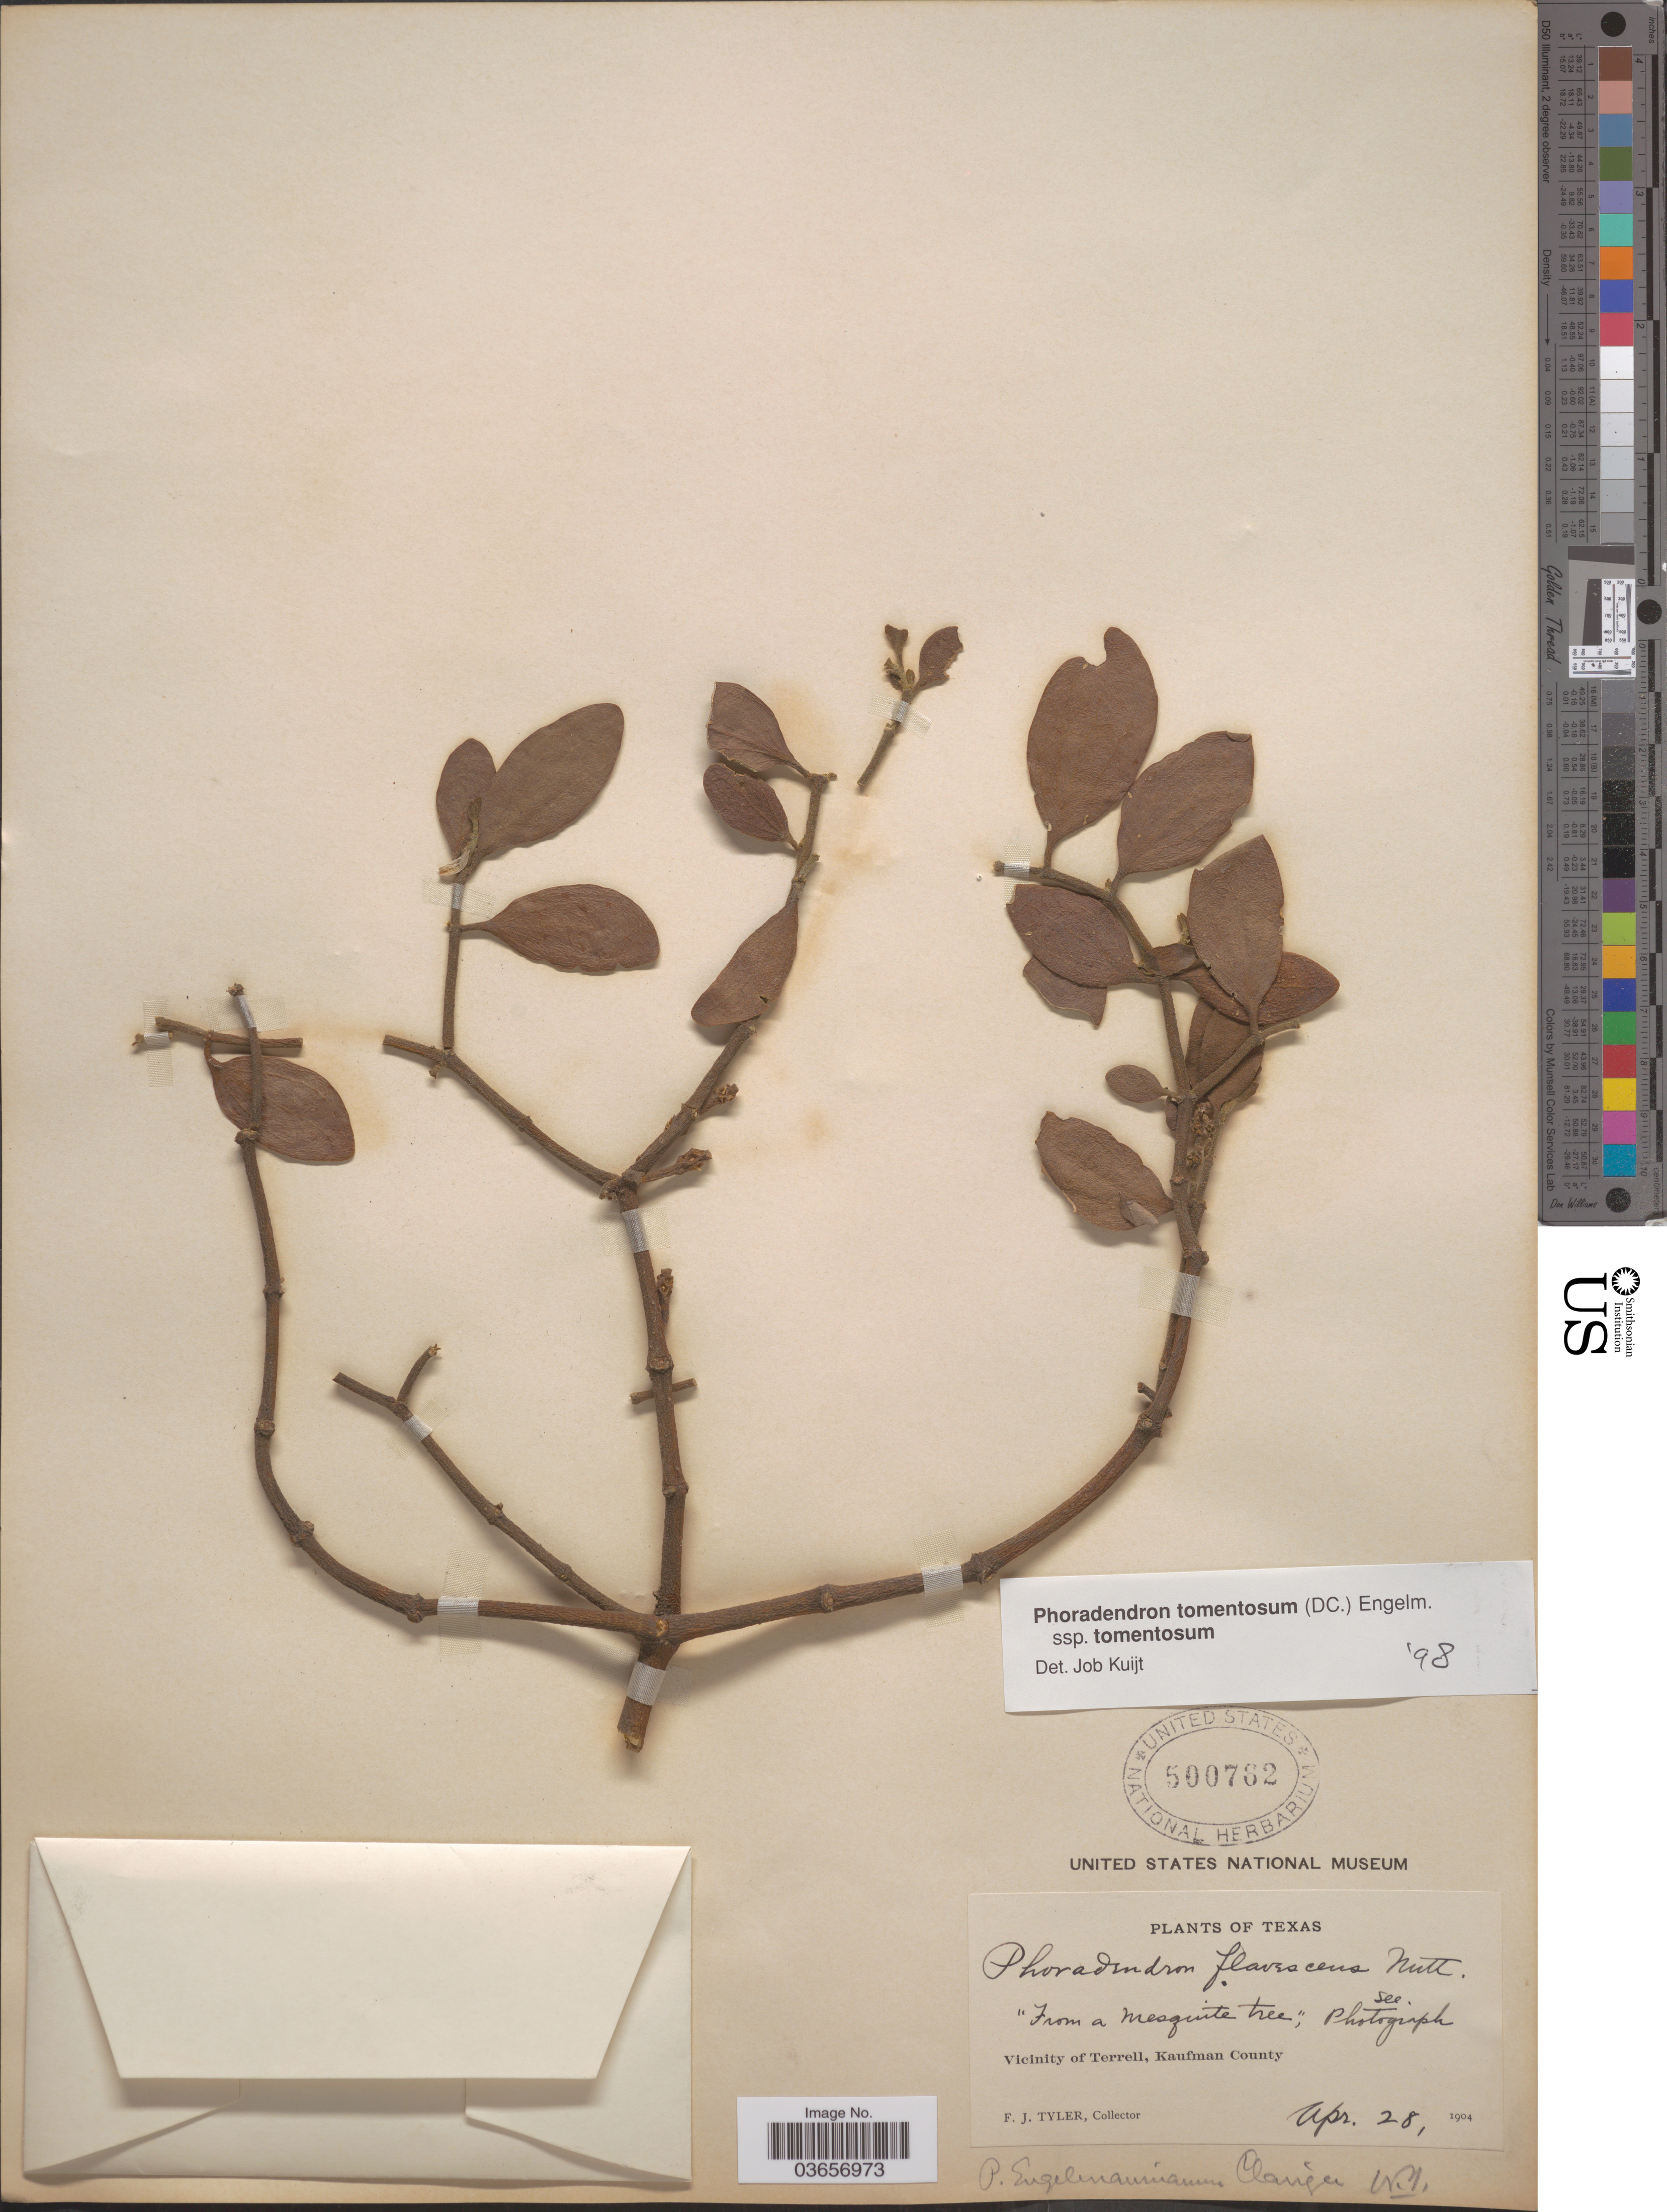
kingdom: Plantae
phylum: Tracheophyta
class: Magnoliopsida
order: Santalales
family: Viscaceae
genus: Phoradendron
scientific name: Phoradendron tomentosum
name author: DC.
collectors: F. Tyler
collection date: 1904-04-28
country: United States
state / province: Texas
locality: Vicinity of Terrell, Kaufman County.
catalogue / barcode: US 500762